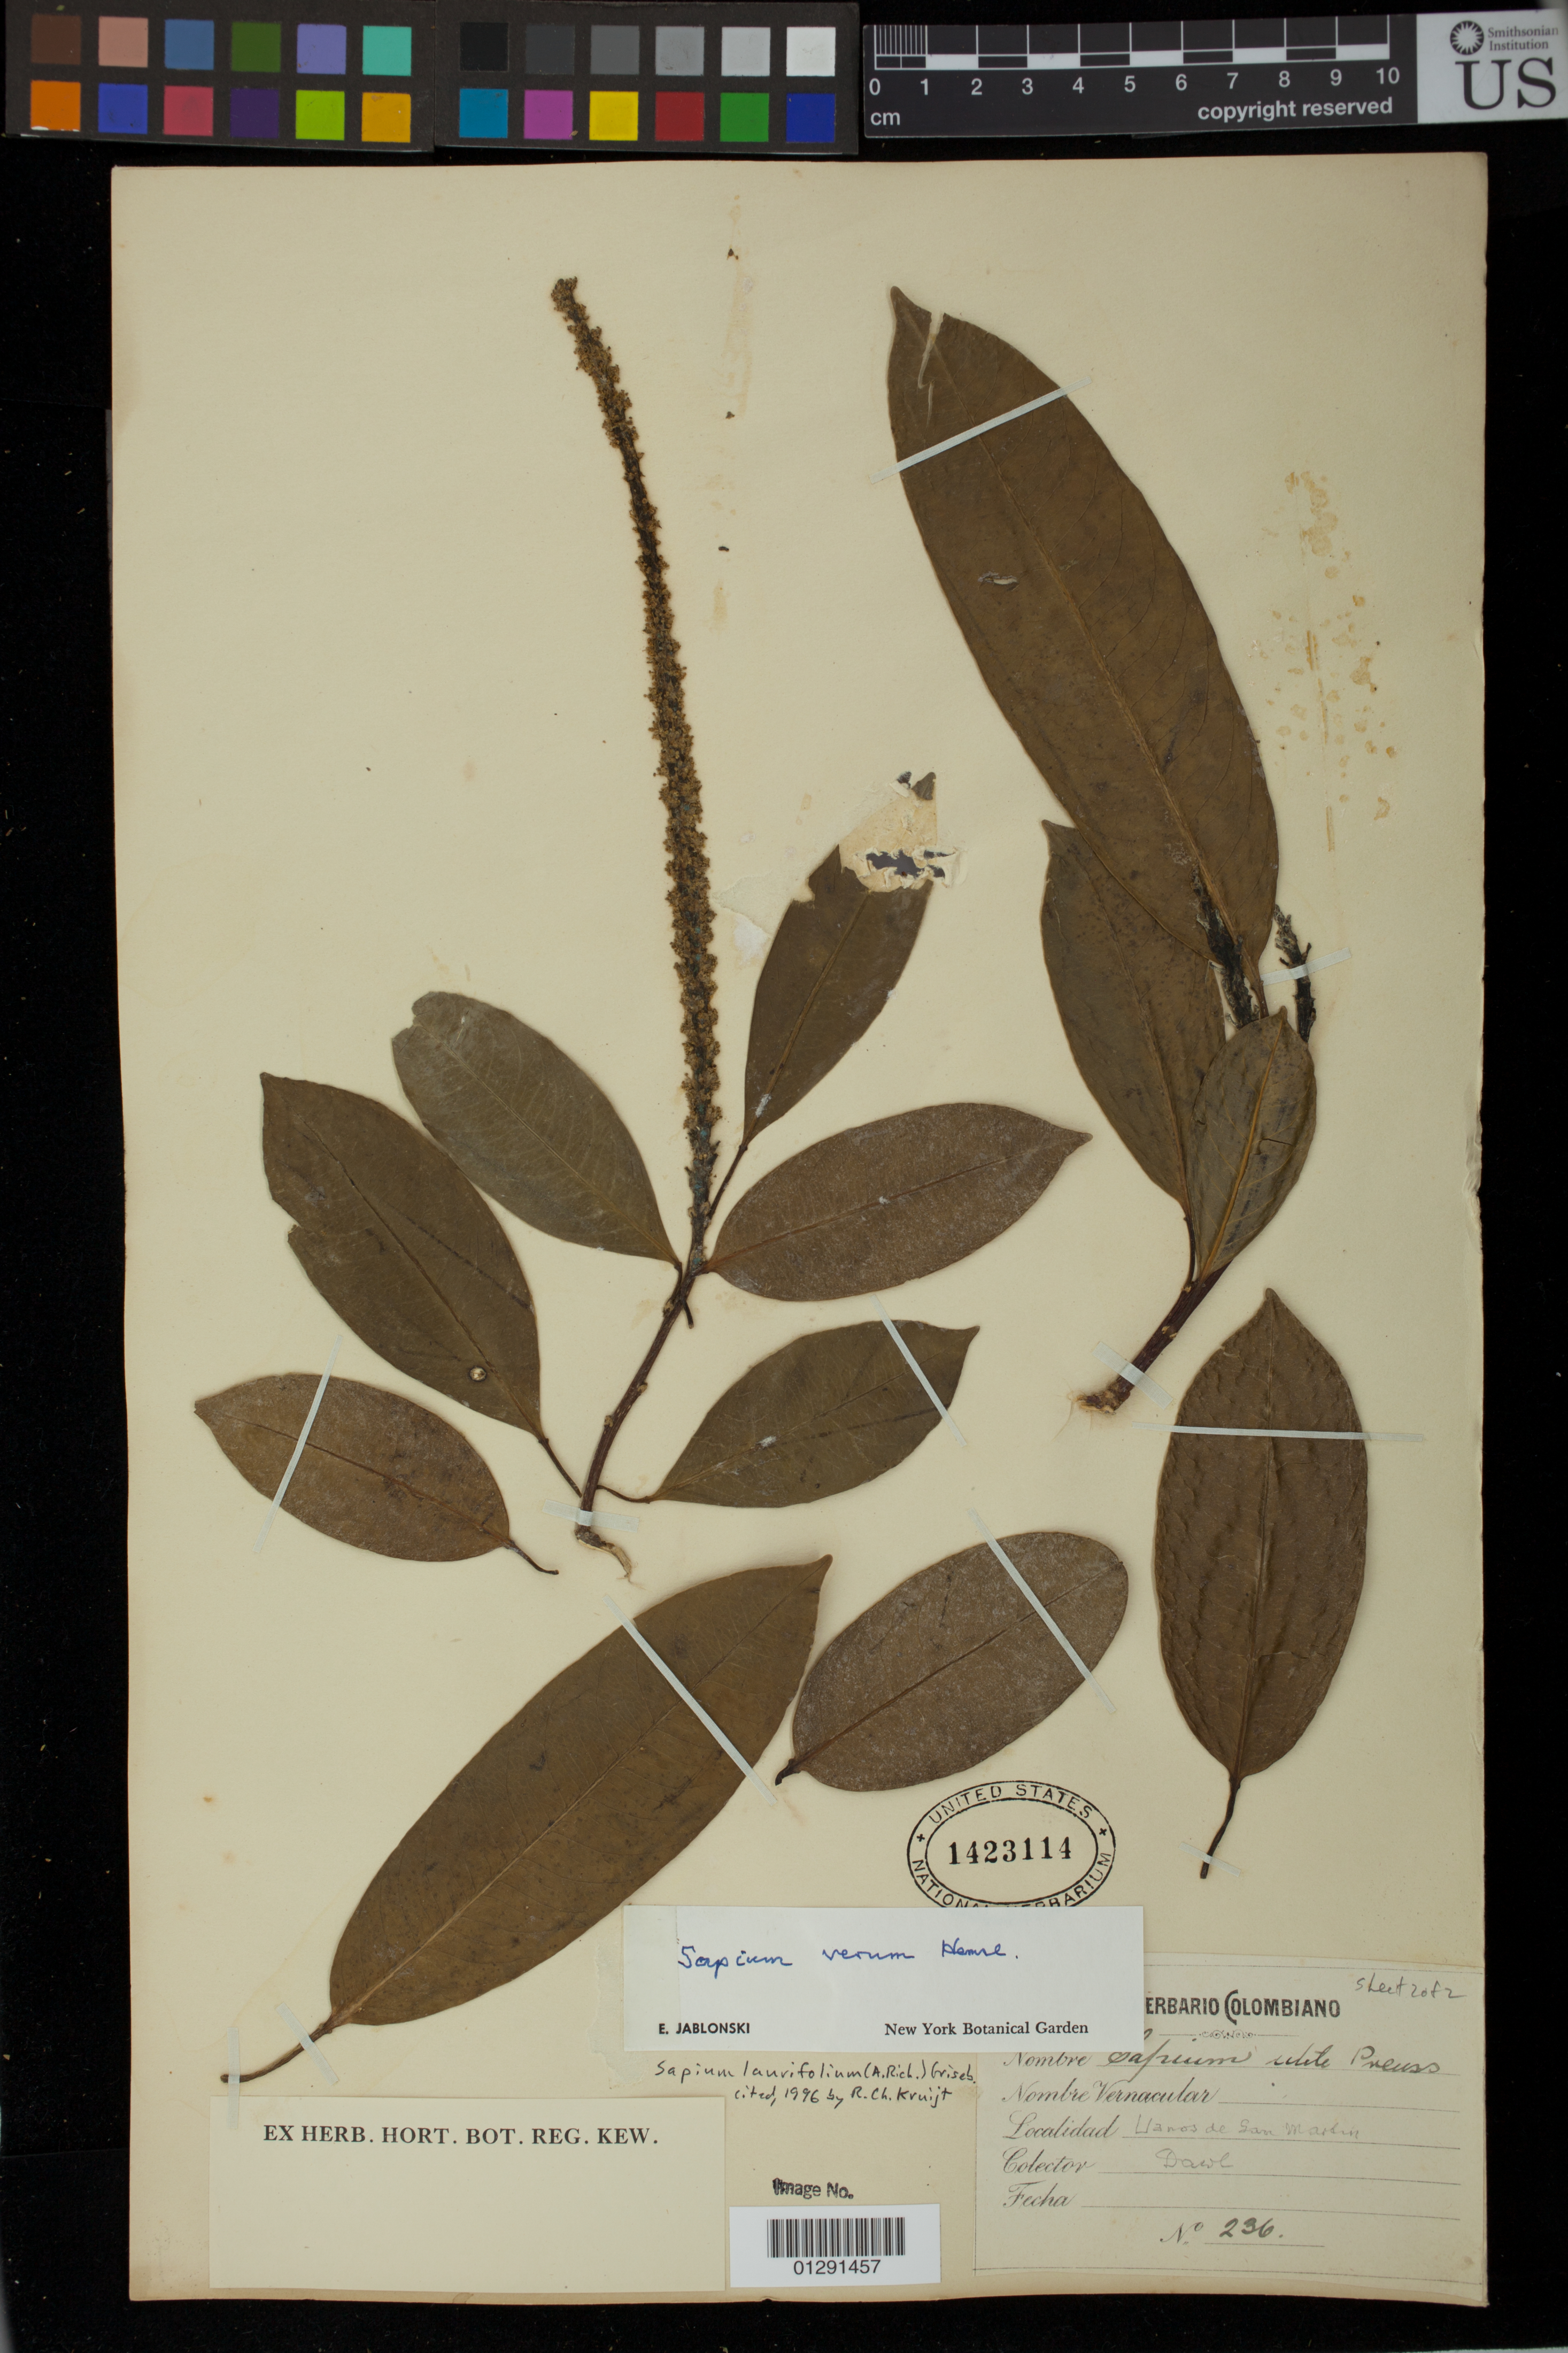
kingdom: Plantae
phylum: Tracheophyta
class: Magnoliopsida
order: Malpighiales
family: Euphorbiaceae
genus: Sapium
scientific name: Sapium lauriflorum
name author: (A. Rich.) Griseb.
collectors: M. T. Dawe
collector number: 236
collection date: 1916-06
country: Colombia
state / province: Meta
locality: Llanos de San Martin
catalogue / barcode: US 1423114